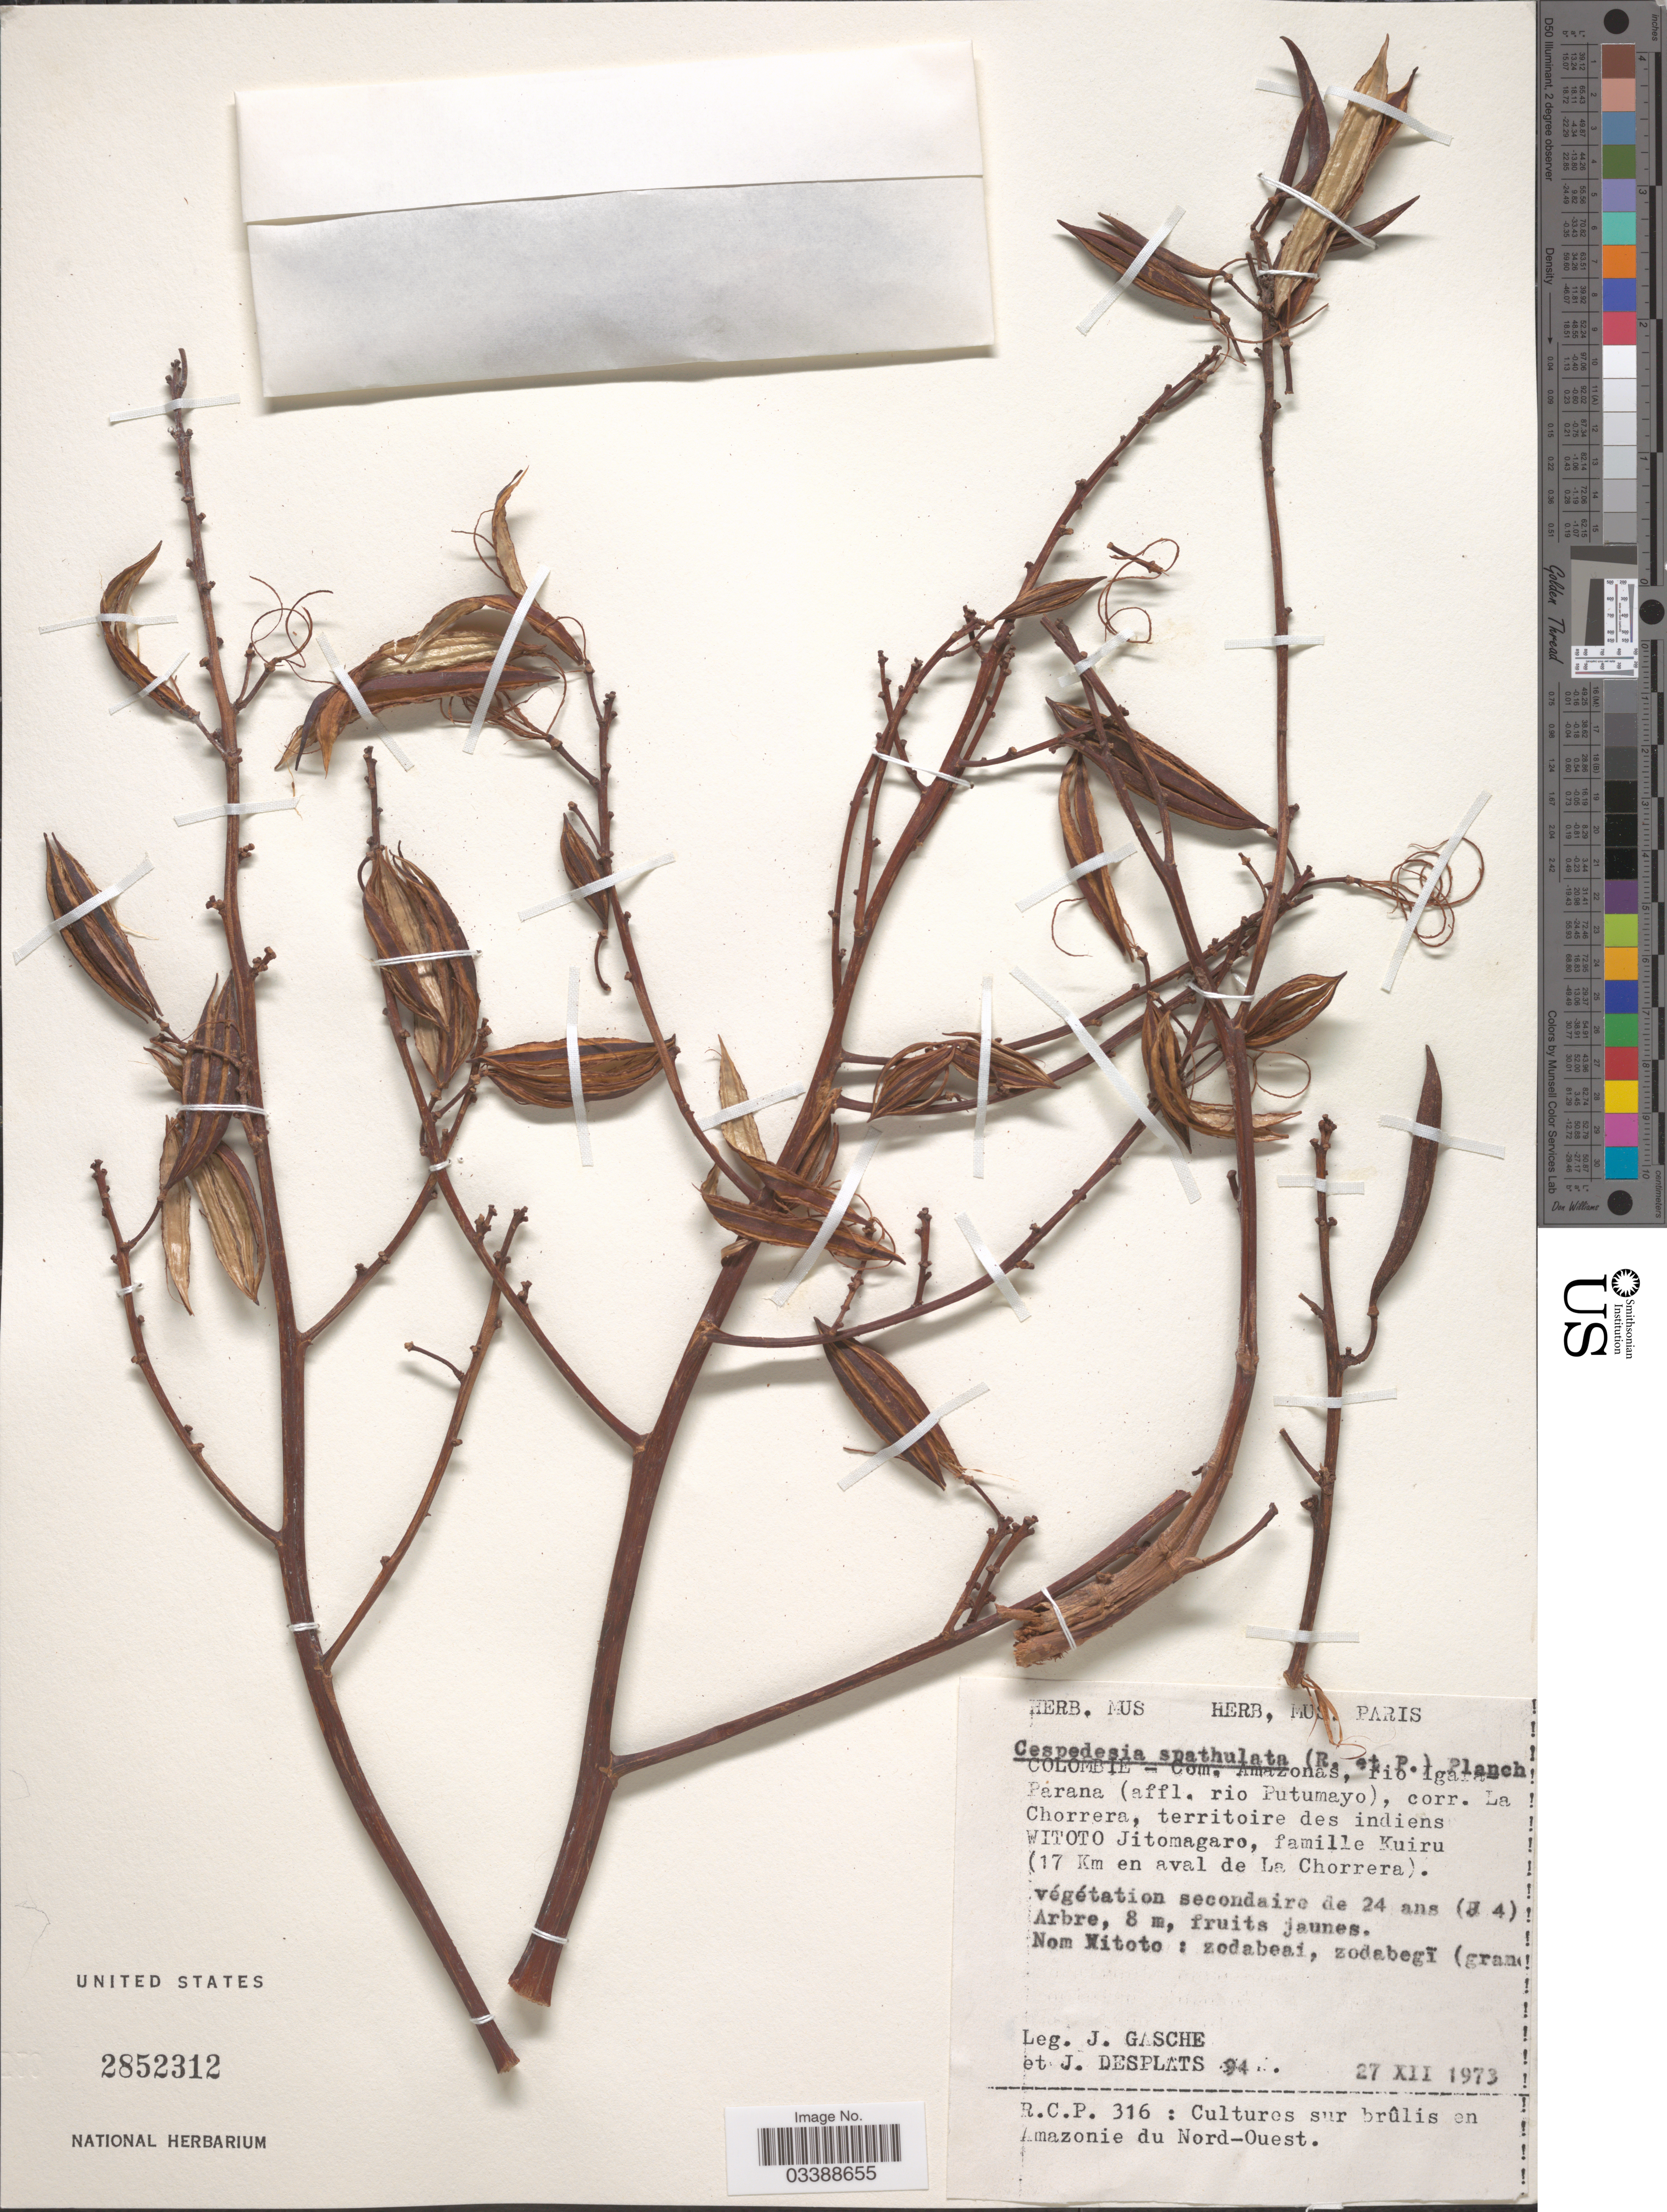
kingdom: Plantae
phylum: Tracheophyta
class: Magnoliopsida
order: Malpighiales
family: Ochnaceae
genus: Cespedesia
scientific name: Cespedesia spathulata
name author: (Ruiz & Pav.) Planch.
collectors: J. Gasche & J. Desplats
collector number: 94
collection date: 1973-12-27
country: Colombia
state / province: Amazônas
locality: Com. Amazonas, rio Igara-Parana (affl. rio Putumayo), corr. La Chorrera, territoire des indiens Witoto Jitomagaro, famille Kuiru (17 Km en aval de La Chorrera).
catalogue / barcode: US 2852312